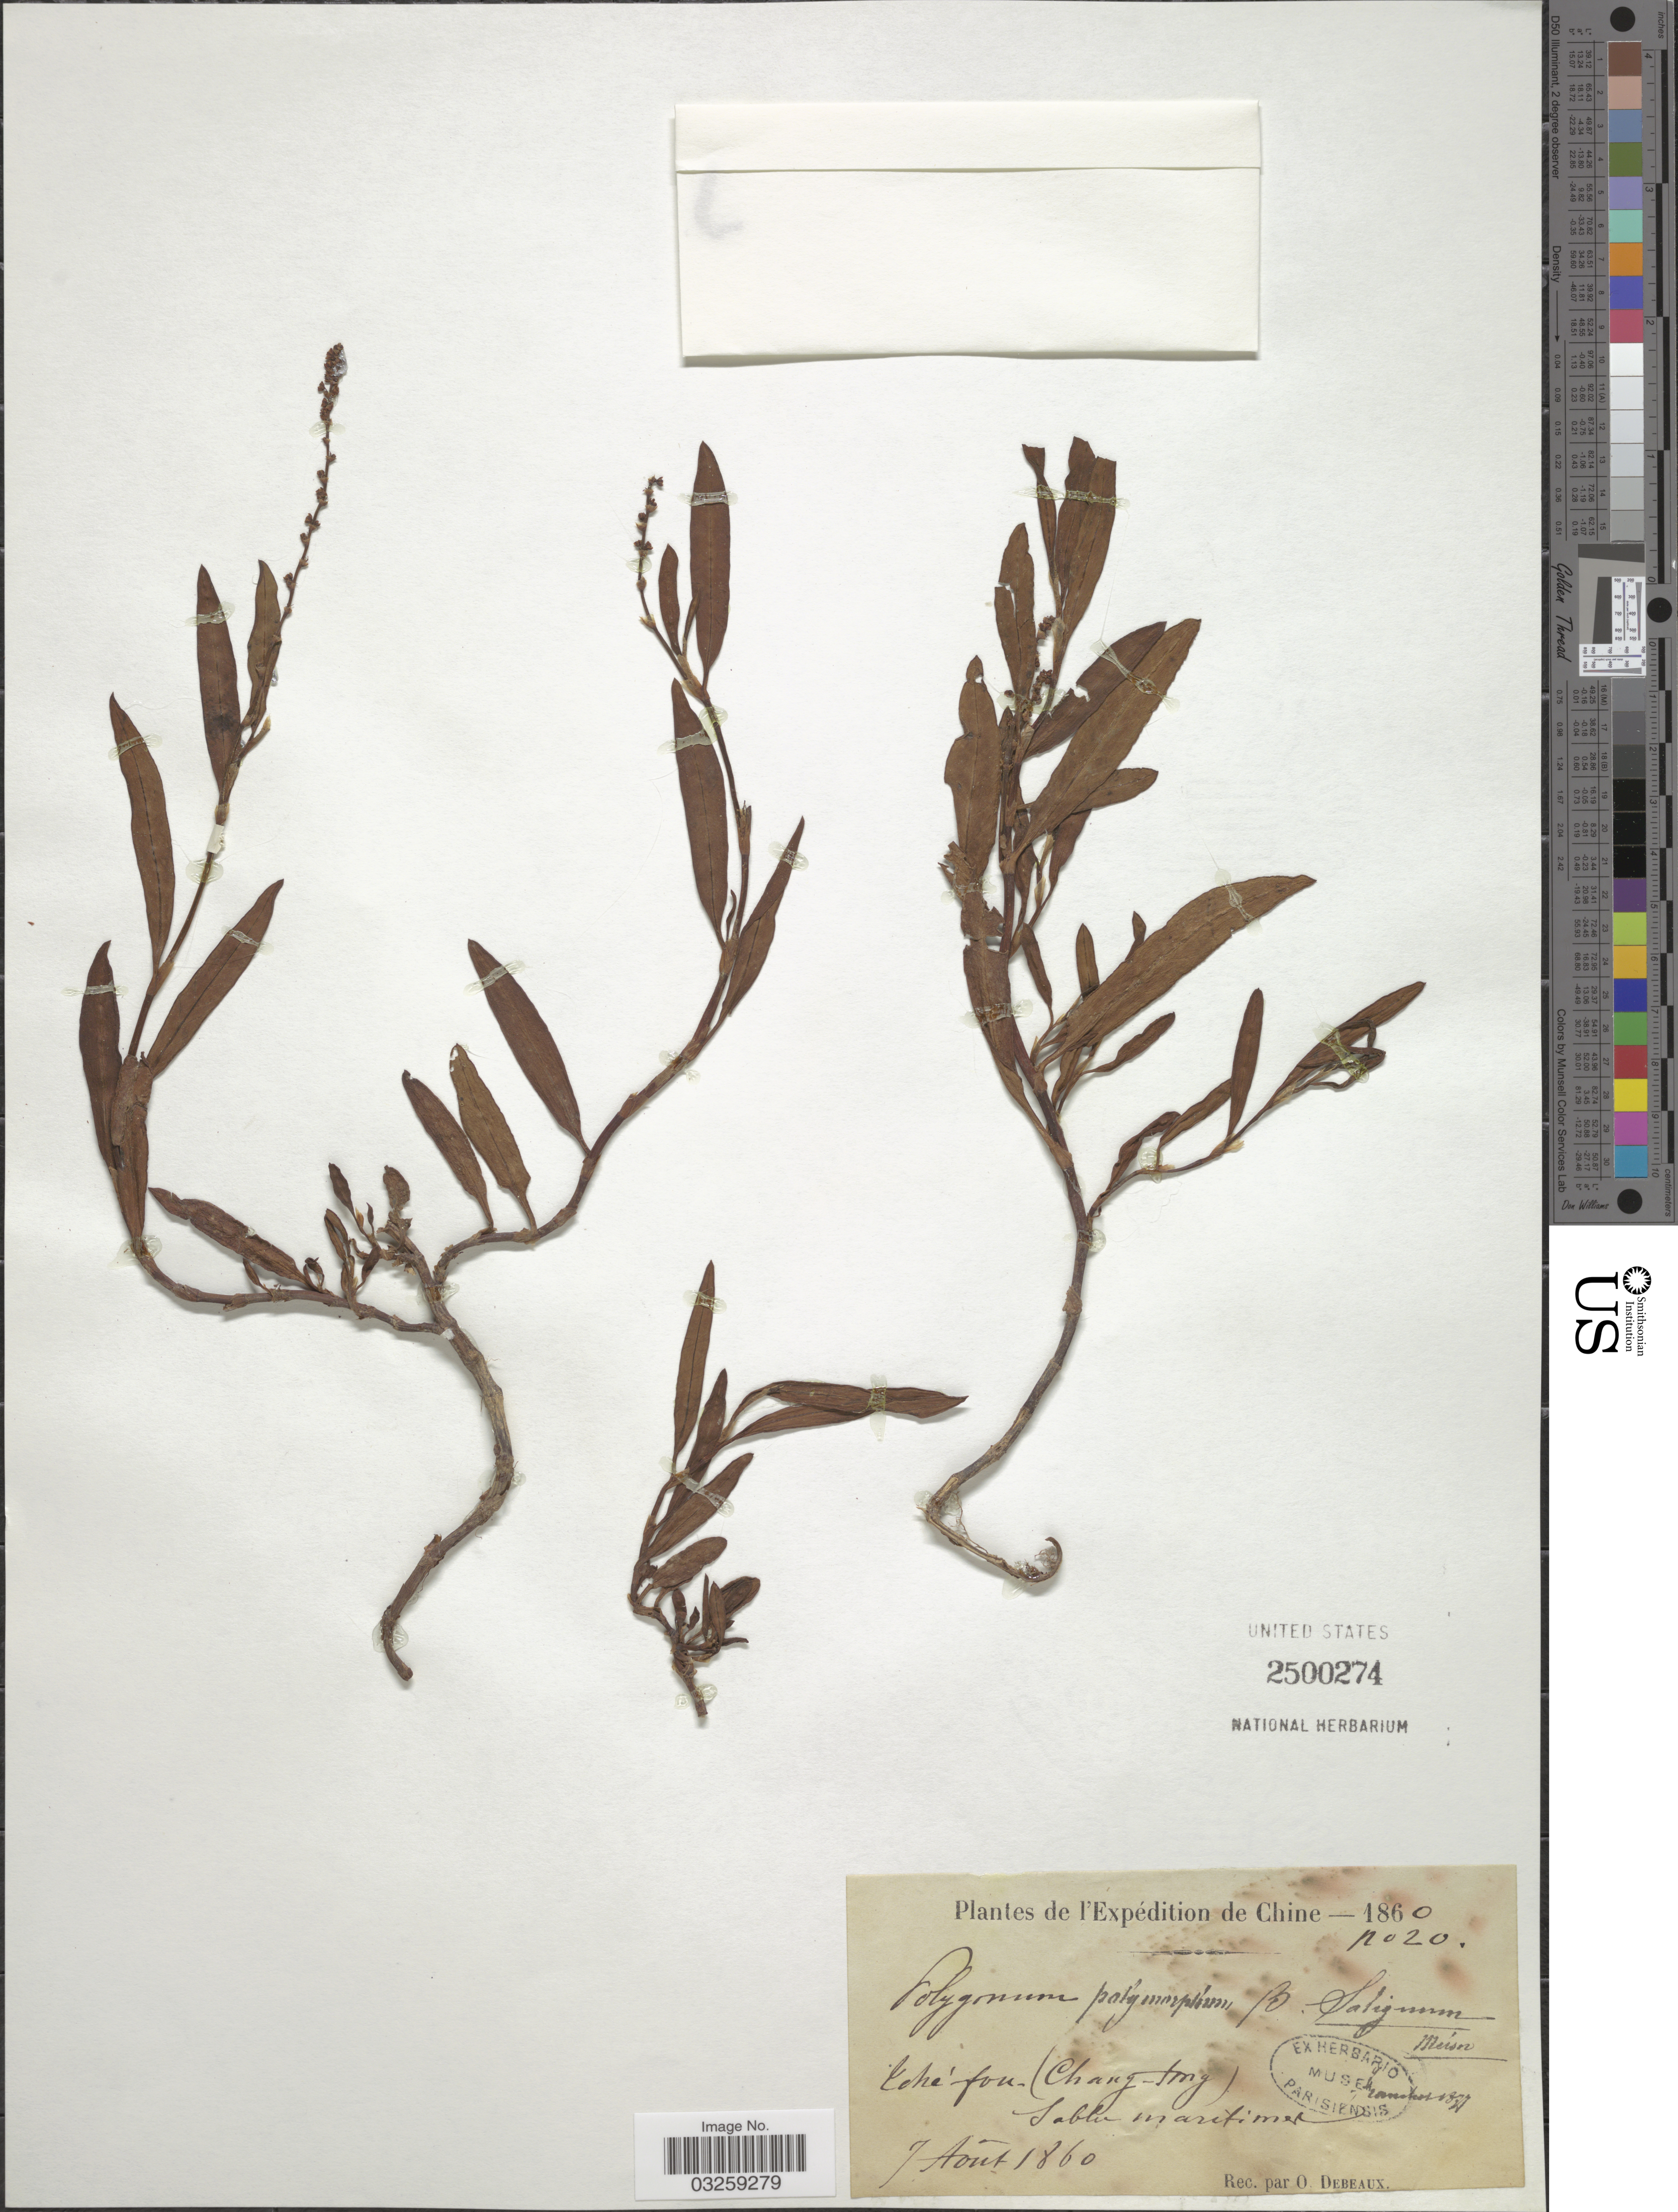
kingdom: Plantae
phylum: Tracheophyta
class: Magnoliopsida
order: Caryophyllales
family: Polygonaceae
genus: Polygonum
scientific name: Polygonum polymorphum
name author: Ledeb.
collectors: O. Debeau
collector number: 20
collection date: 1860-08-07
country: China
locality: Tchéfou-(Chang-trong). [interpreted]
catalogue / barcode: US 2500274